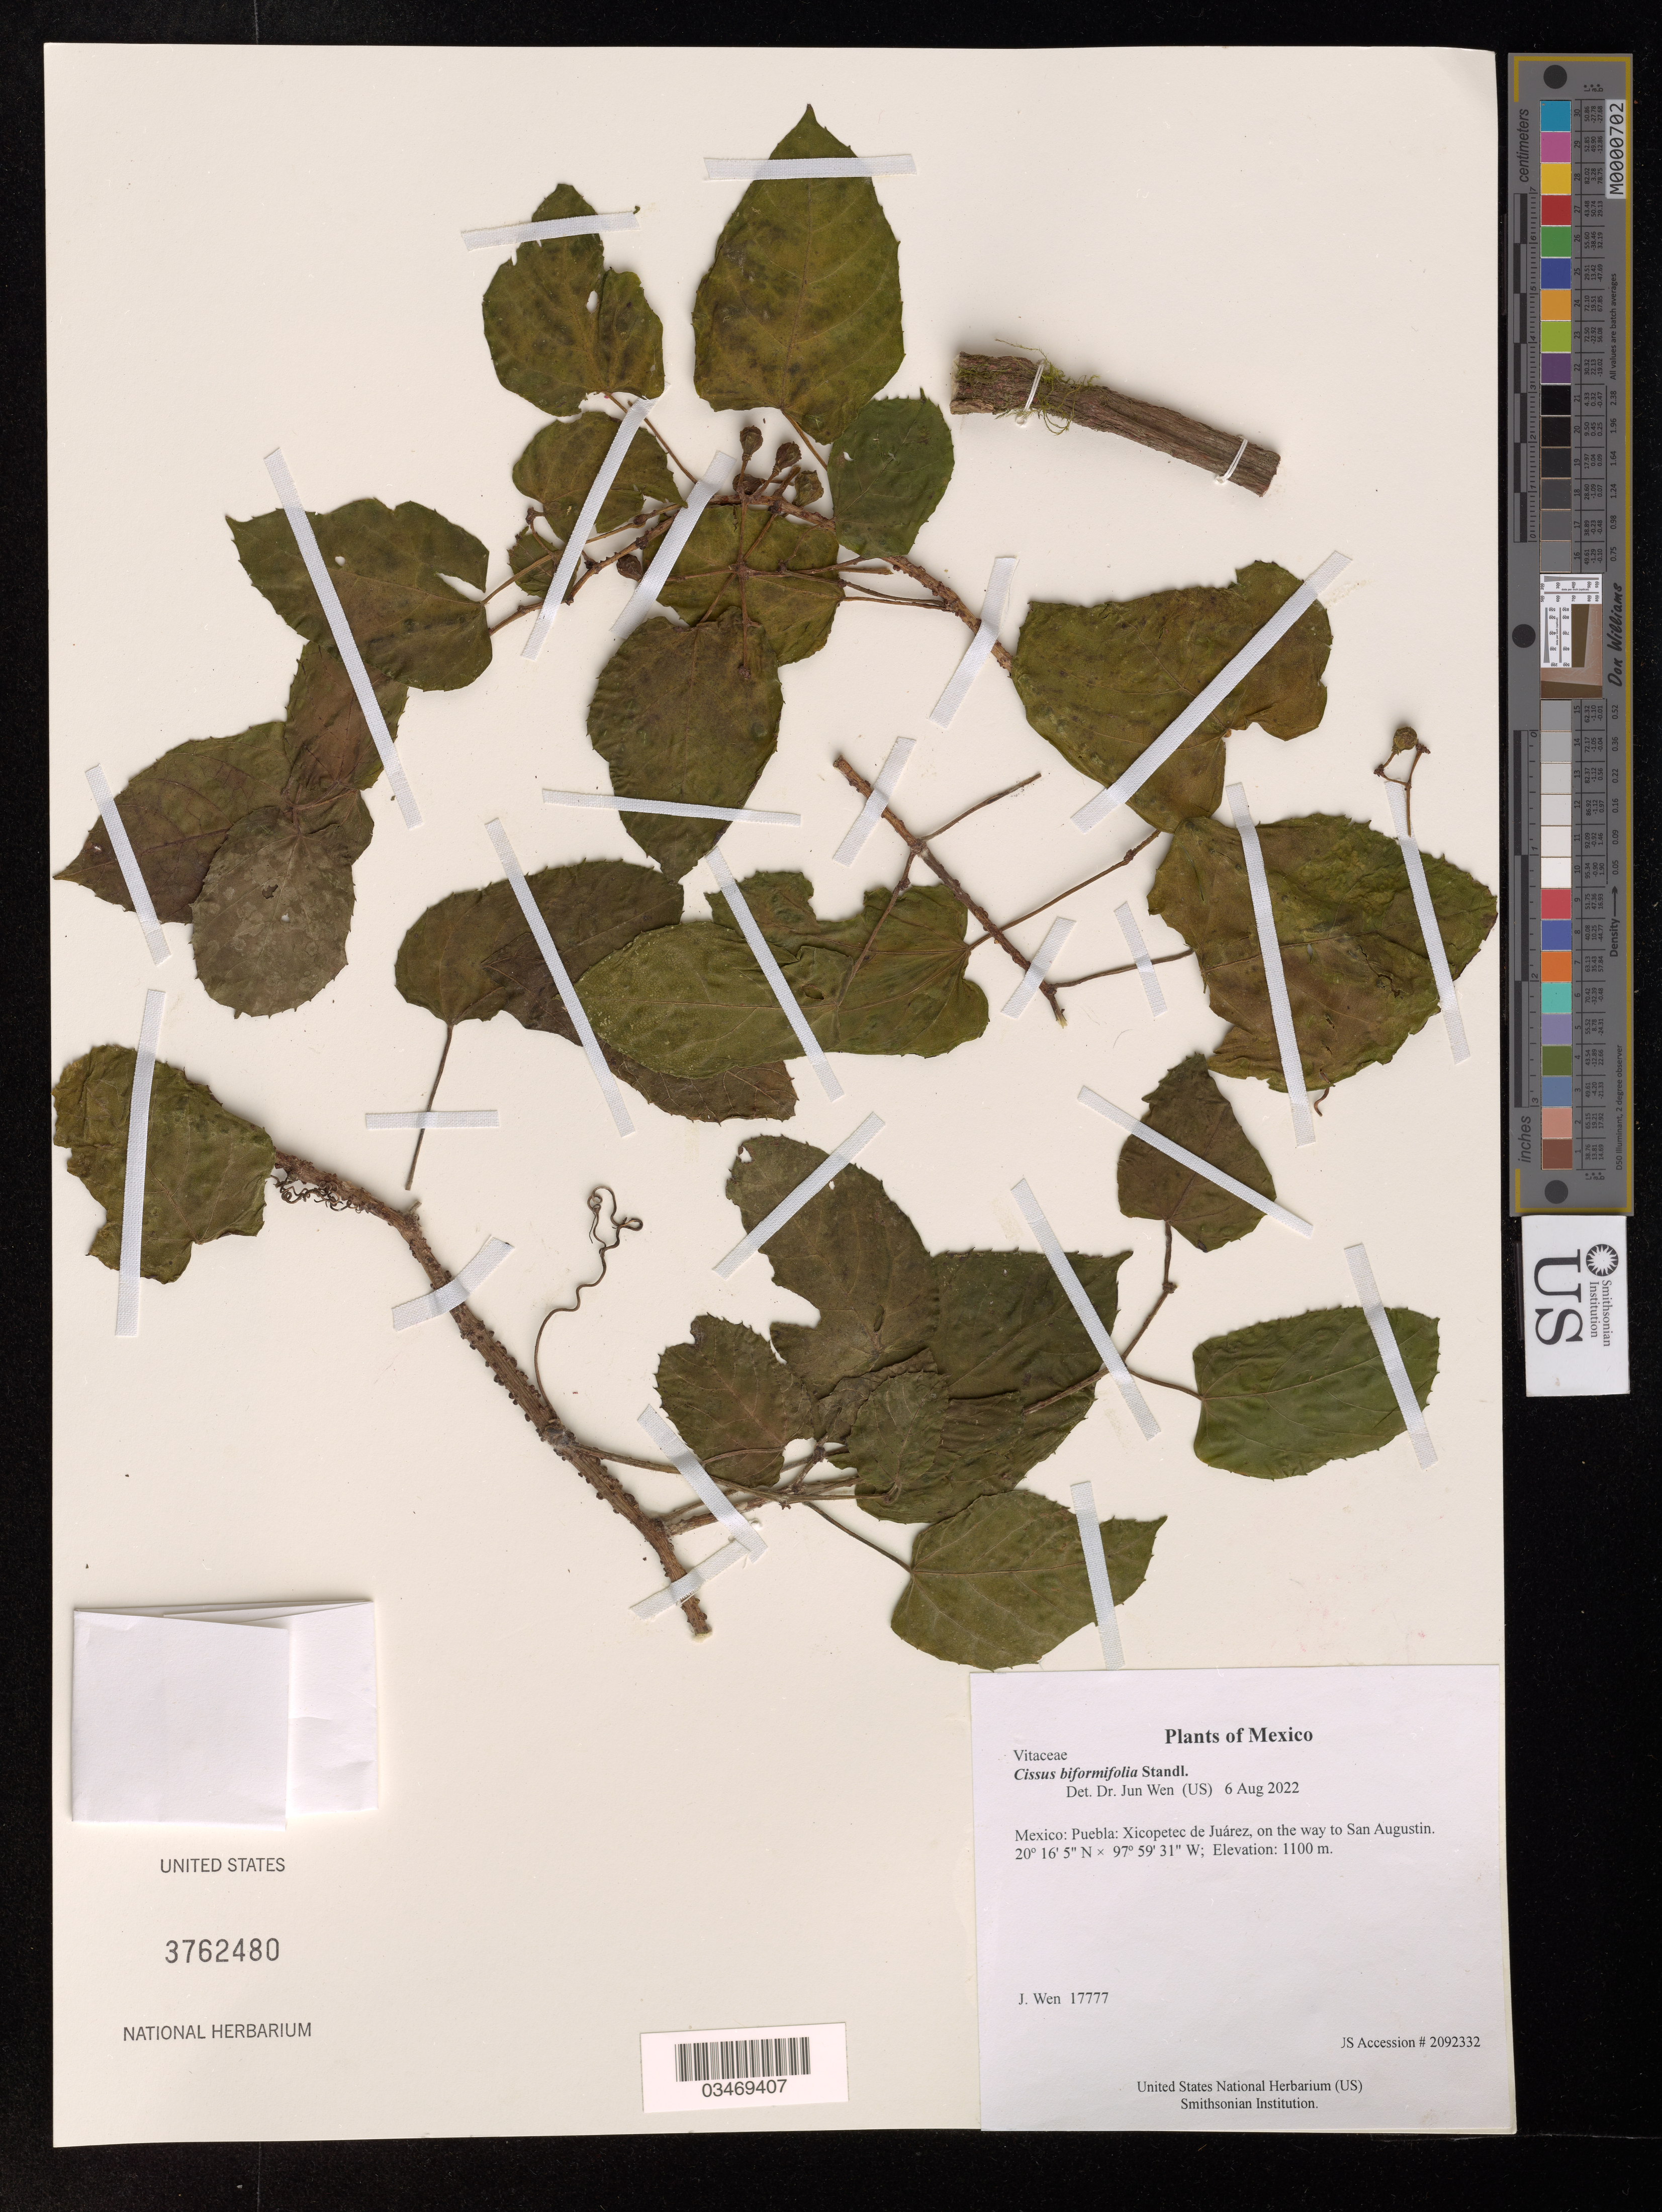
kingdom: Plantae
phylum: Tracheophyta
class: Magnoliopsida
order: Vitales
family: Vitaceae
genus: Cissus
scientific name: Cissus cacuminis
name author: Standl.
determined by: Wen, Jun, (BOT), Smithsonian Institution - National Museum of Natural History (UNITED STATES)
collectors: J. Wen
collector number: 17777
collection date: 2022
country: Mexico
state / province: Puebla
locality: Xicopetec de Juárez, on the way to San Augustin.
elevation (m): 1100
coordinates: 20 165 N, 97 5931 W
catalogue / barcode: US 3762480